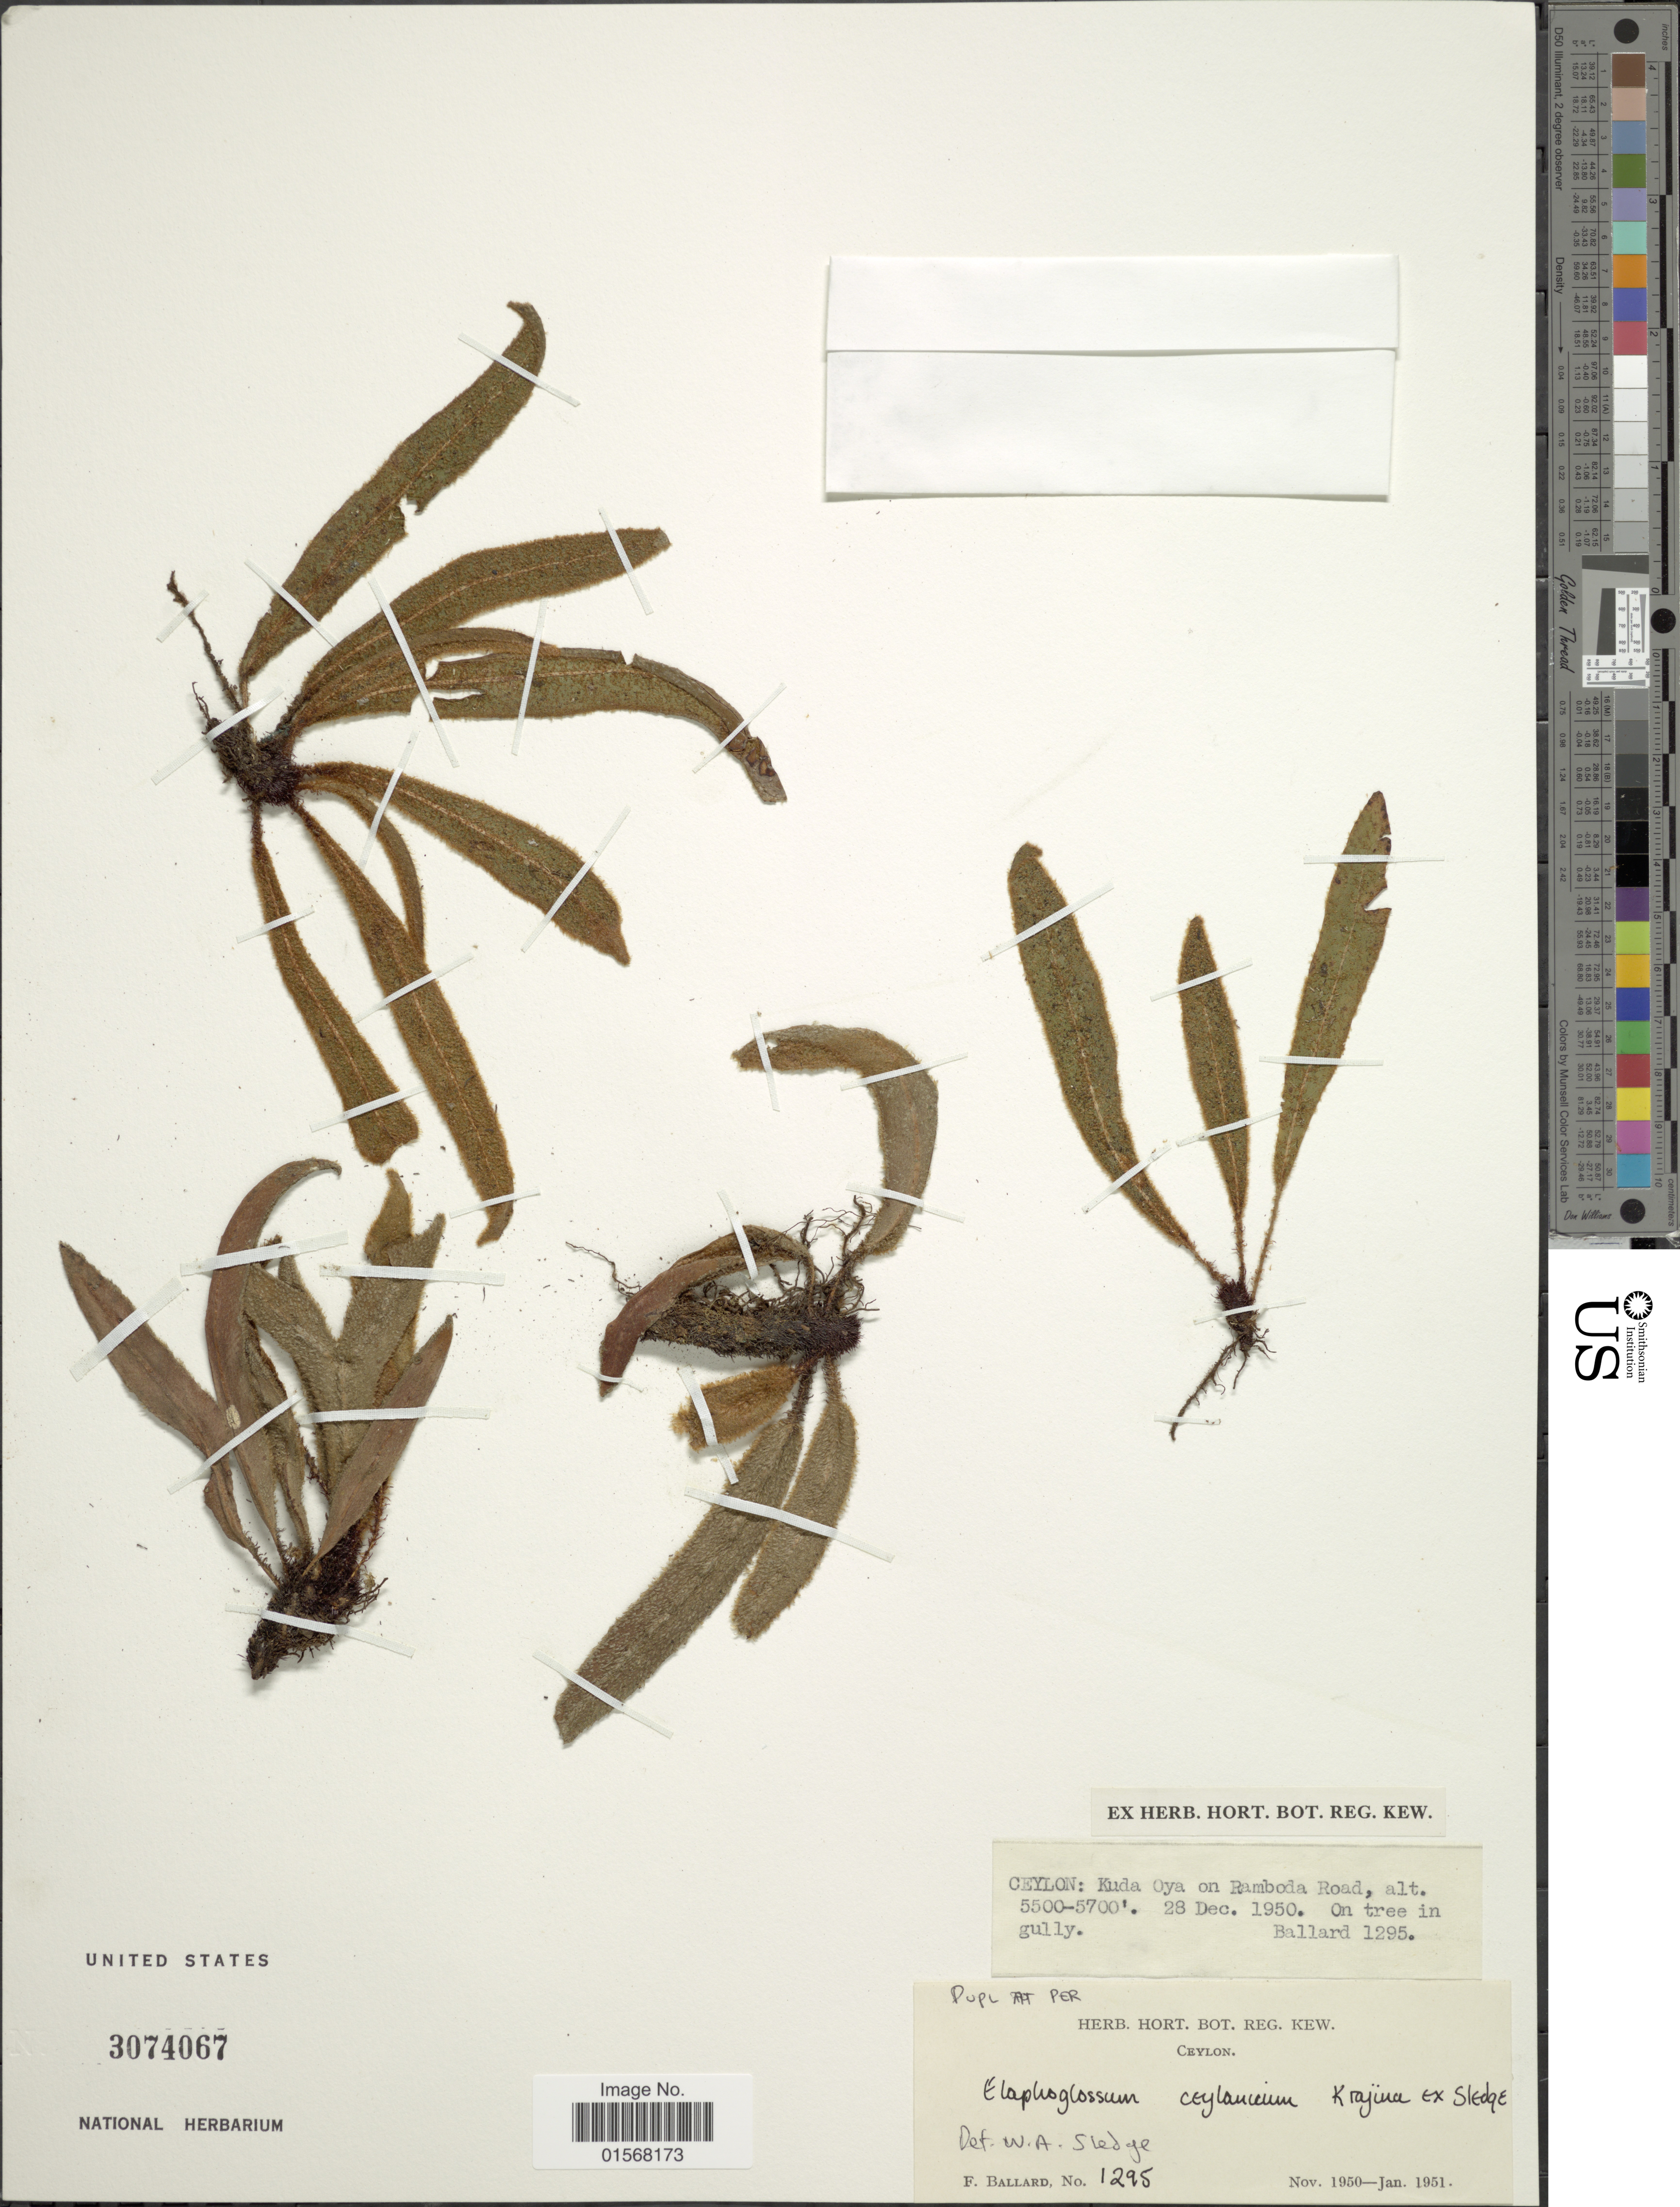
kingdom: Plantae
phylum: Tracheophyta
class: Polypodiopsida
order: Polypodiales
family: Dryopteridaceae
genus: Elaphoglossum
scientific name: Elaphoglossum ceylanicum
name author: Krajina ex Sledge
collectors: F. Ballard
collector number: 1295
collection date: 1950-12-28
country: Sri Lanka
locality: Ceylon: Kuda Oya on Ramboda Road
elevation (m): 1676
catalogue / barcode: US 3074067